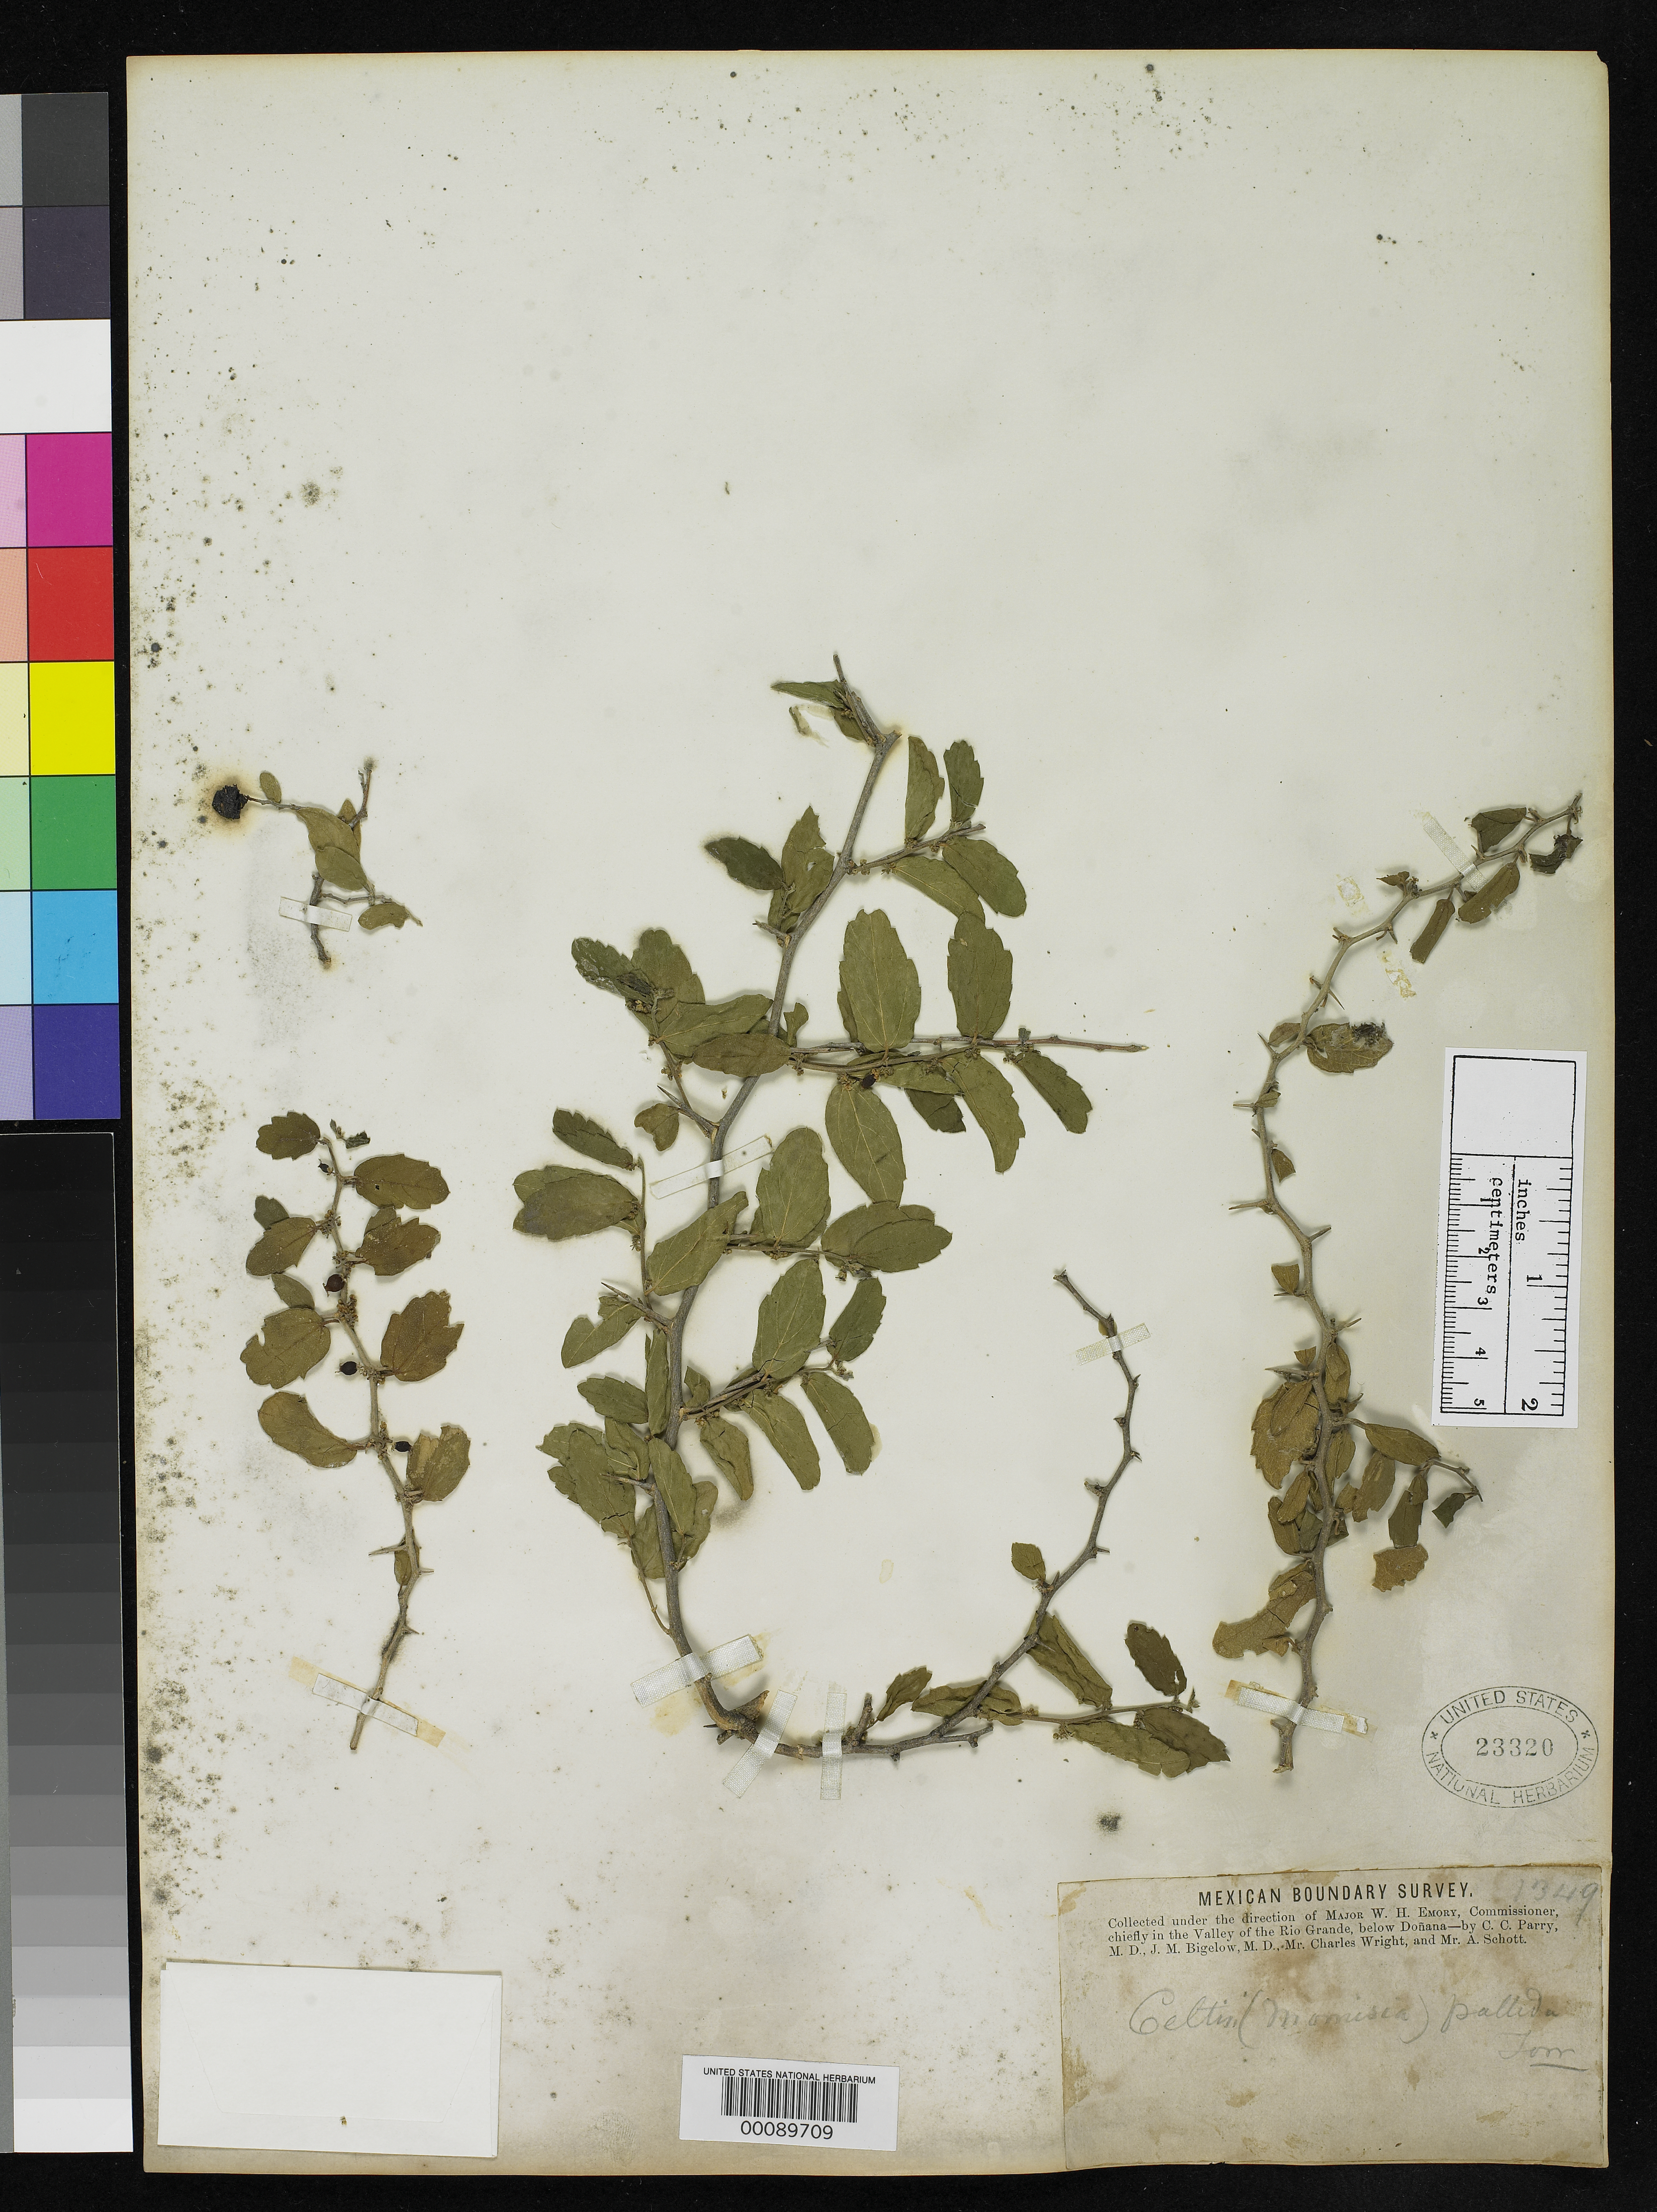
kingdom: Plantae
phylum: Tracheophyta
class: Magnoliopsida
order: Rosales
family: Cannabaceae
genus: Celtis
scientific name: Celtis pallida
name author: Torr. in Emory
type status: Type Collection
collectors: C. C. Parry, J. M. Bigelow, C. Wright & A. C. V. Schott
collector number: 1349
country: United States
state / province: Texas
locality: Valley of Rio Grande below Donana.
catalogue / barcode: US 23320